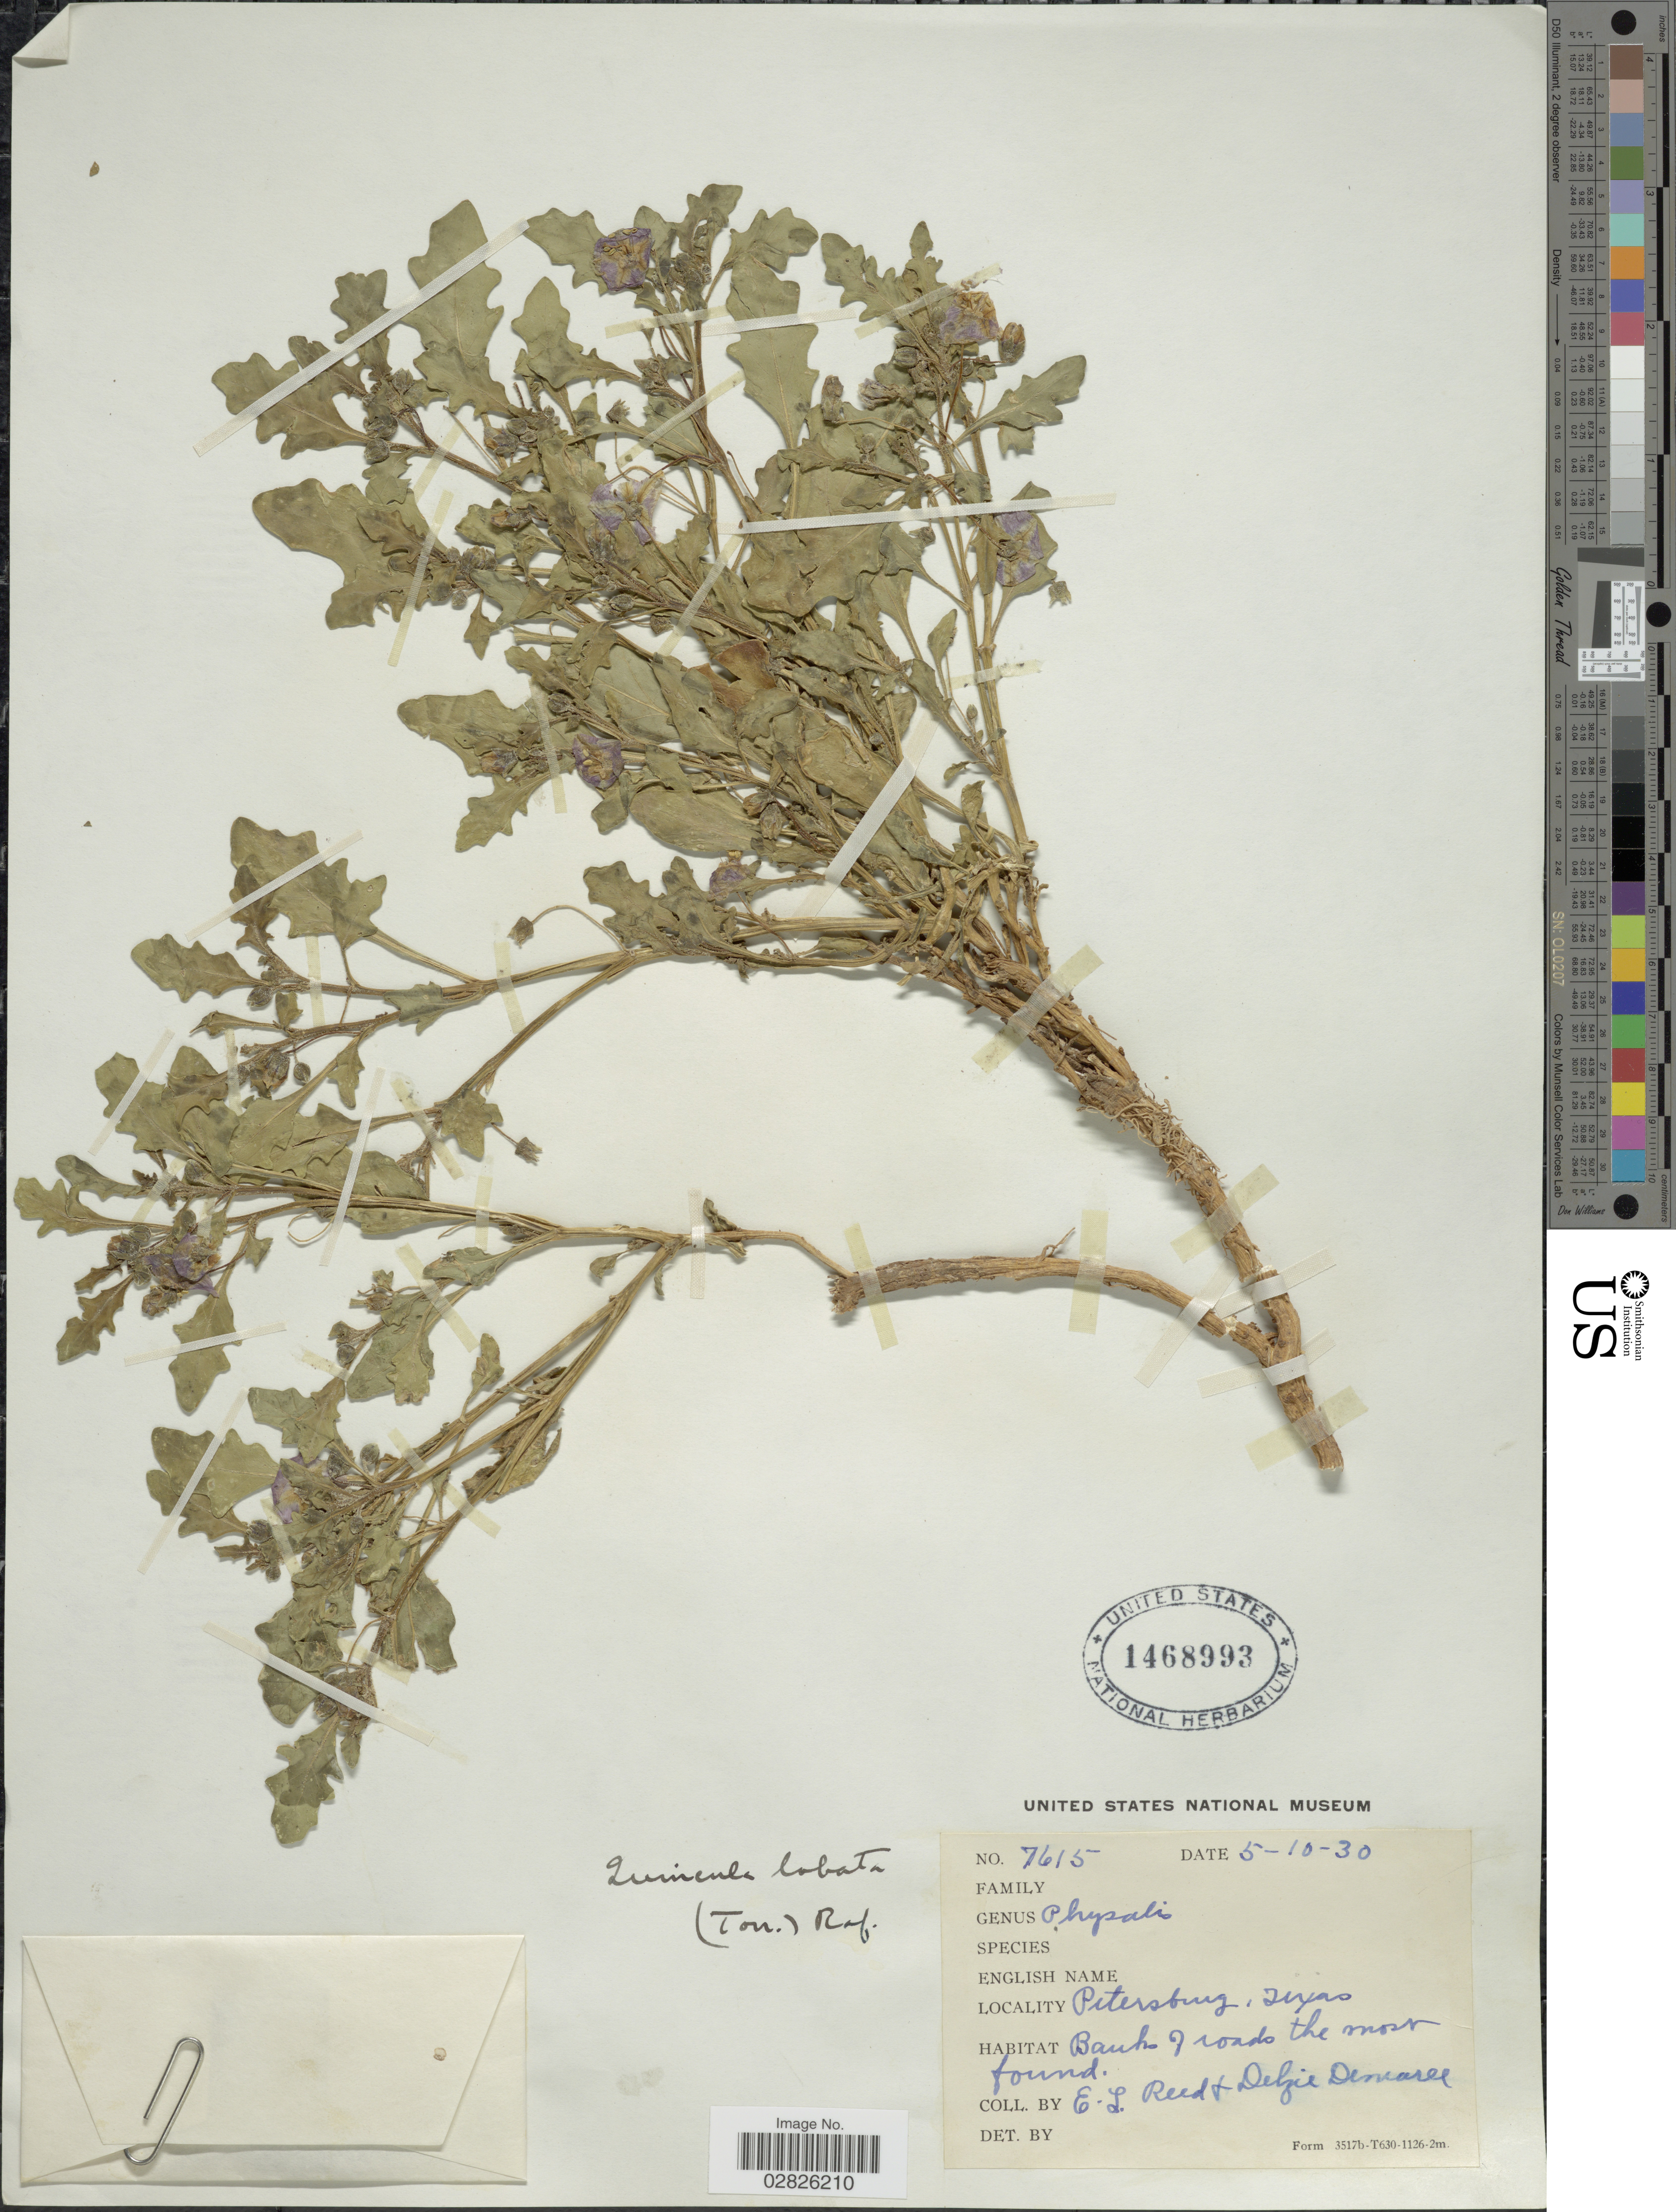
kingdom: Plantae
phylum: Tracheophyta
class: Magnoliopsida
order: Solanales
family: Solanaceae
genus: Quincula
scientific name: Quincula lobata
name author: (Torr.) Raf.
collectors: E. Reed & D. Demaree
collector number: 7615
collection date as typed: Transcribed d/m/y: 10/5/30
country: United States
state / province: Texas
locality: Petersburg.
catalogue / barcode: US 1468993